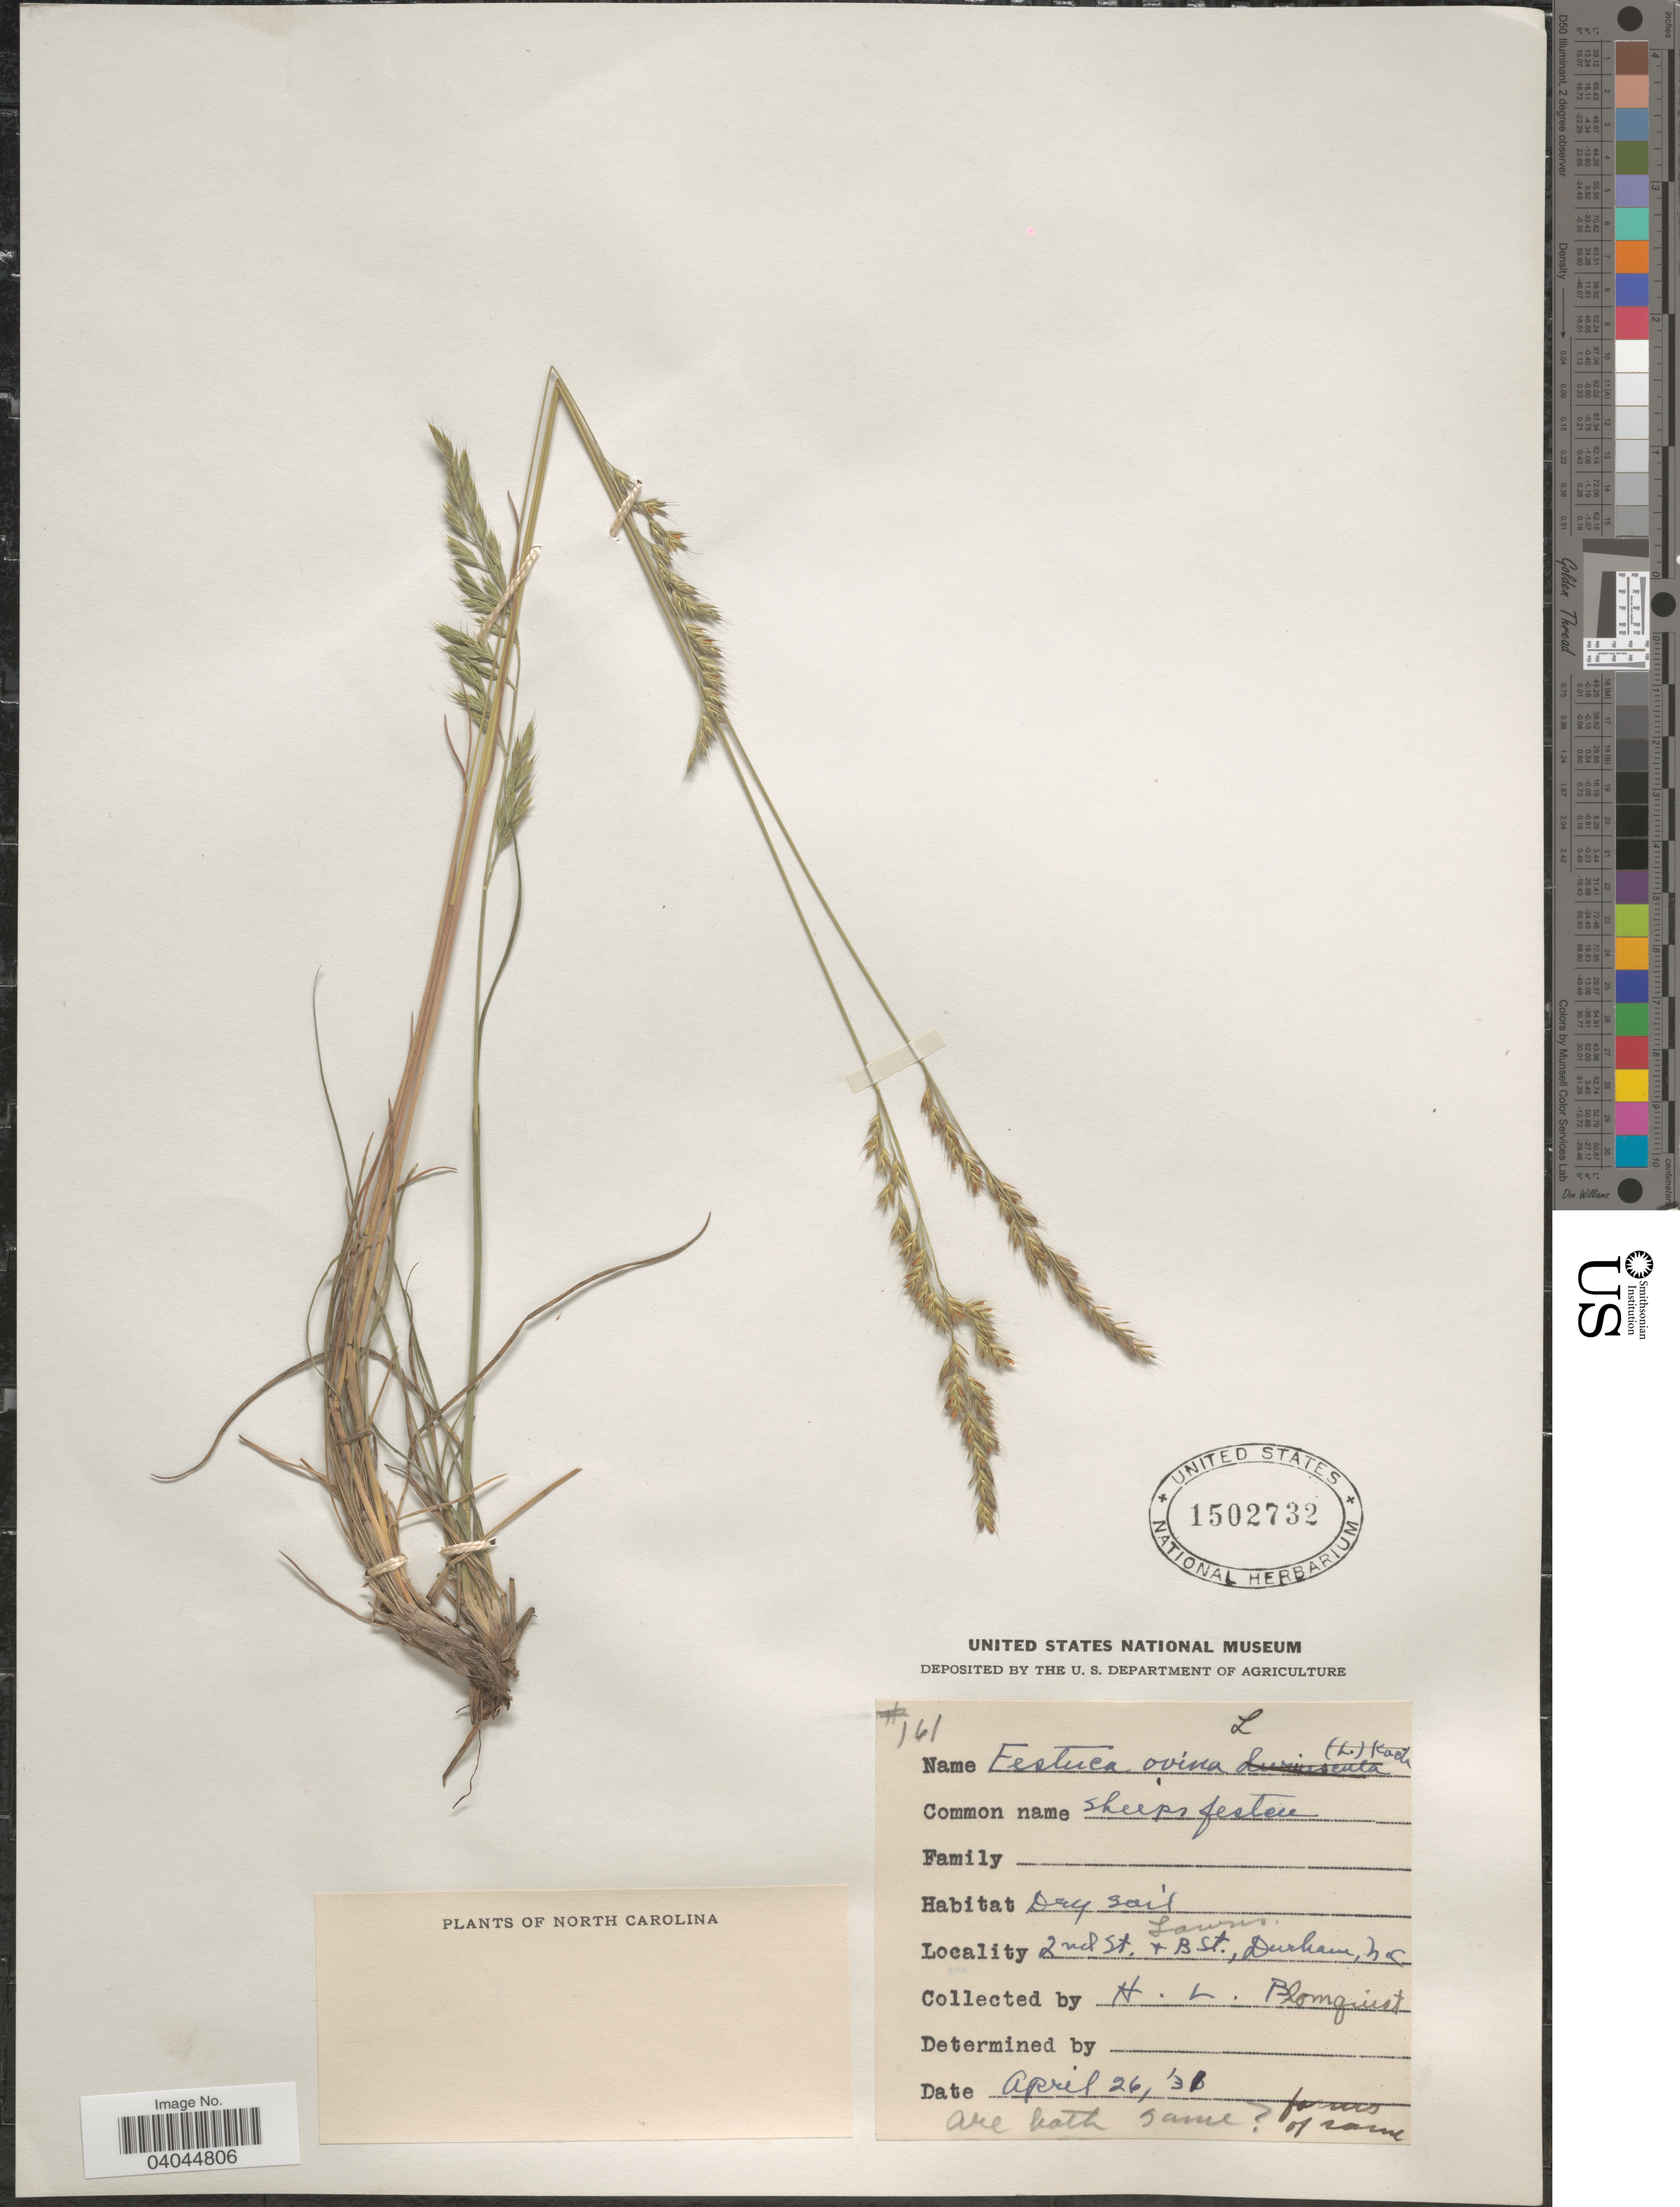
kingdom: Plantae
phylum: Tracheophyta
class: Liliopsida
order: Poales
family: Poaceae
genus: Festuca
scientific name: Festuca ovina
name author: L.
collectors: H. Blomquist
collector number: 161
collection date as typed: Transcribed d/m/y: 26/4/31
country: United States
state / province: North Carolina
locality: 2nd St. + B St., Durham.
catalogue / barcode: US 1502732